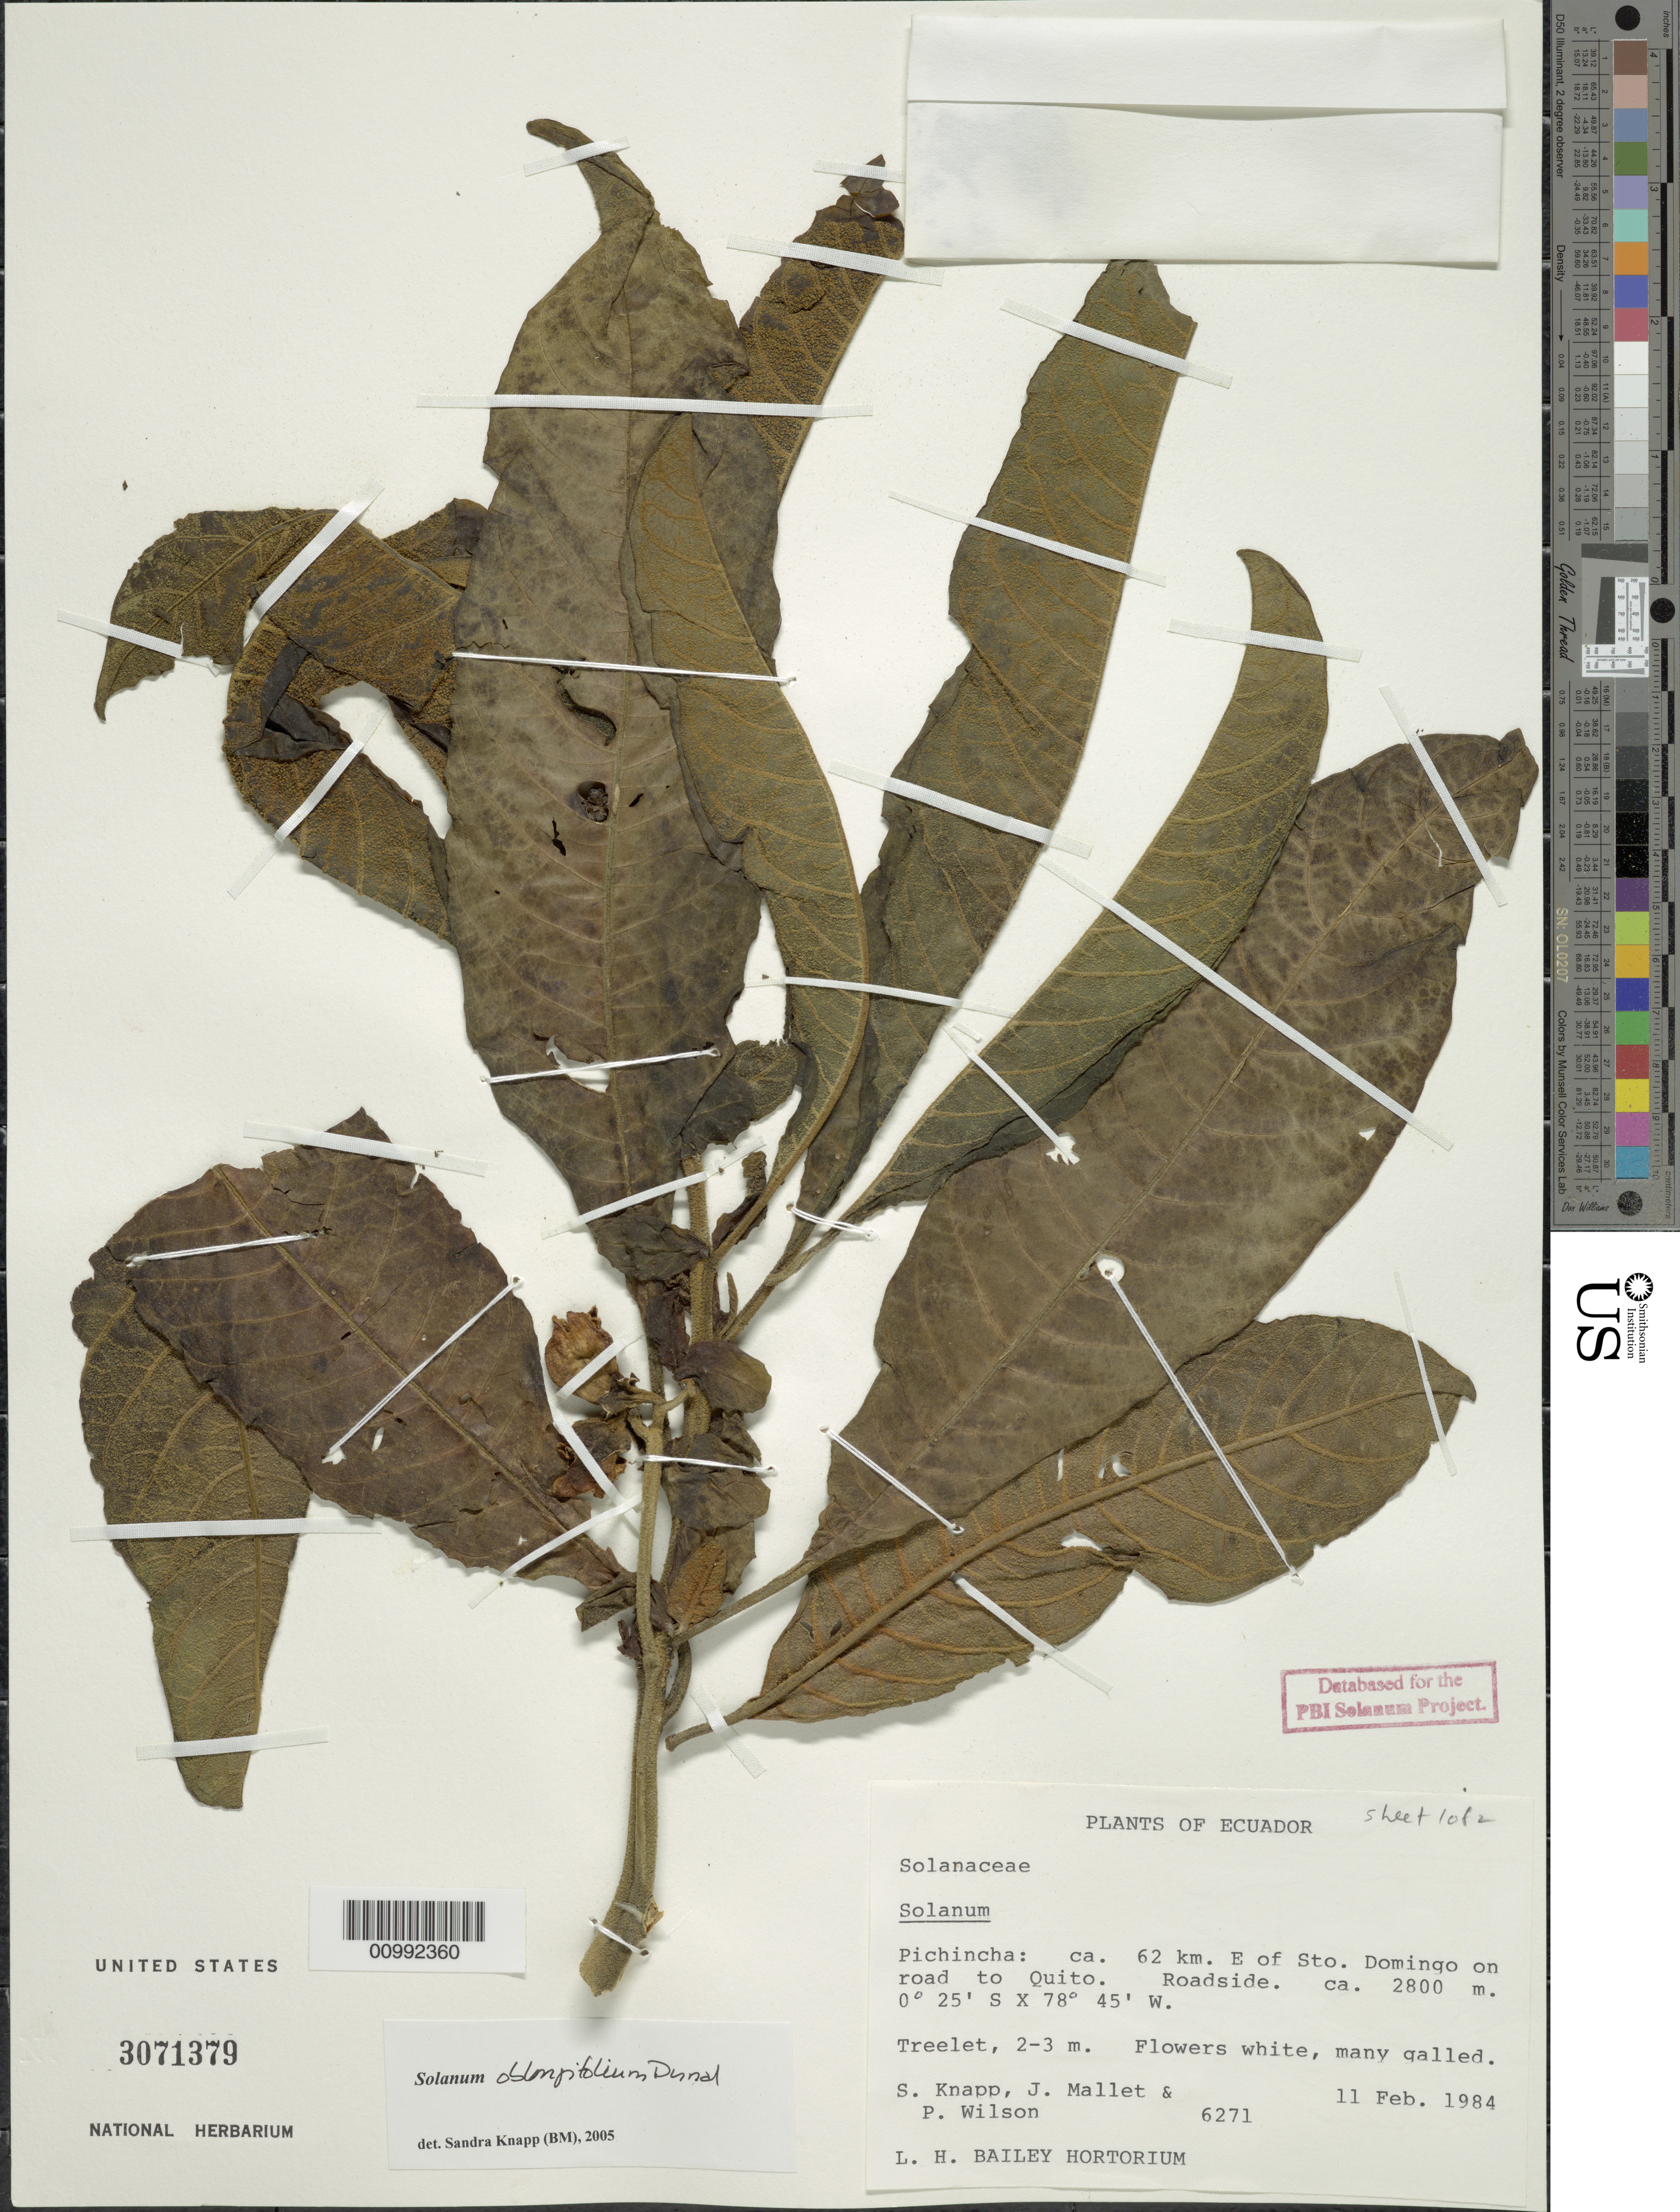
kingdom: Plantae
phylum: Tracheophyta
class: Magnoliopsida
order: Solanales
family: Solanaceae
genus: Solanum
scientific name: Solanum oblongifolium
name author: Duval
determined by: Knapp, S. D.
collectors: S. Knapp, J. Mallet & P. Wilson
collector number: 6271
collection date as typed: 11 Feb 1984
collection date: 1984-02-11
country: Ecuador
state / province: Pichincha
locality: ca. 62 km E of Santo Domingo on road to Quito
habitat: roadside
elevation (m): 2800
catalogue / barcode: US 3071379